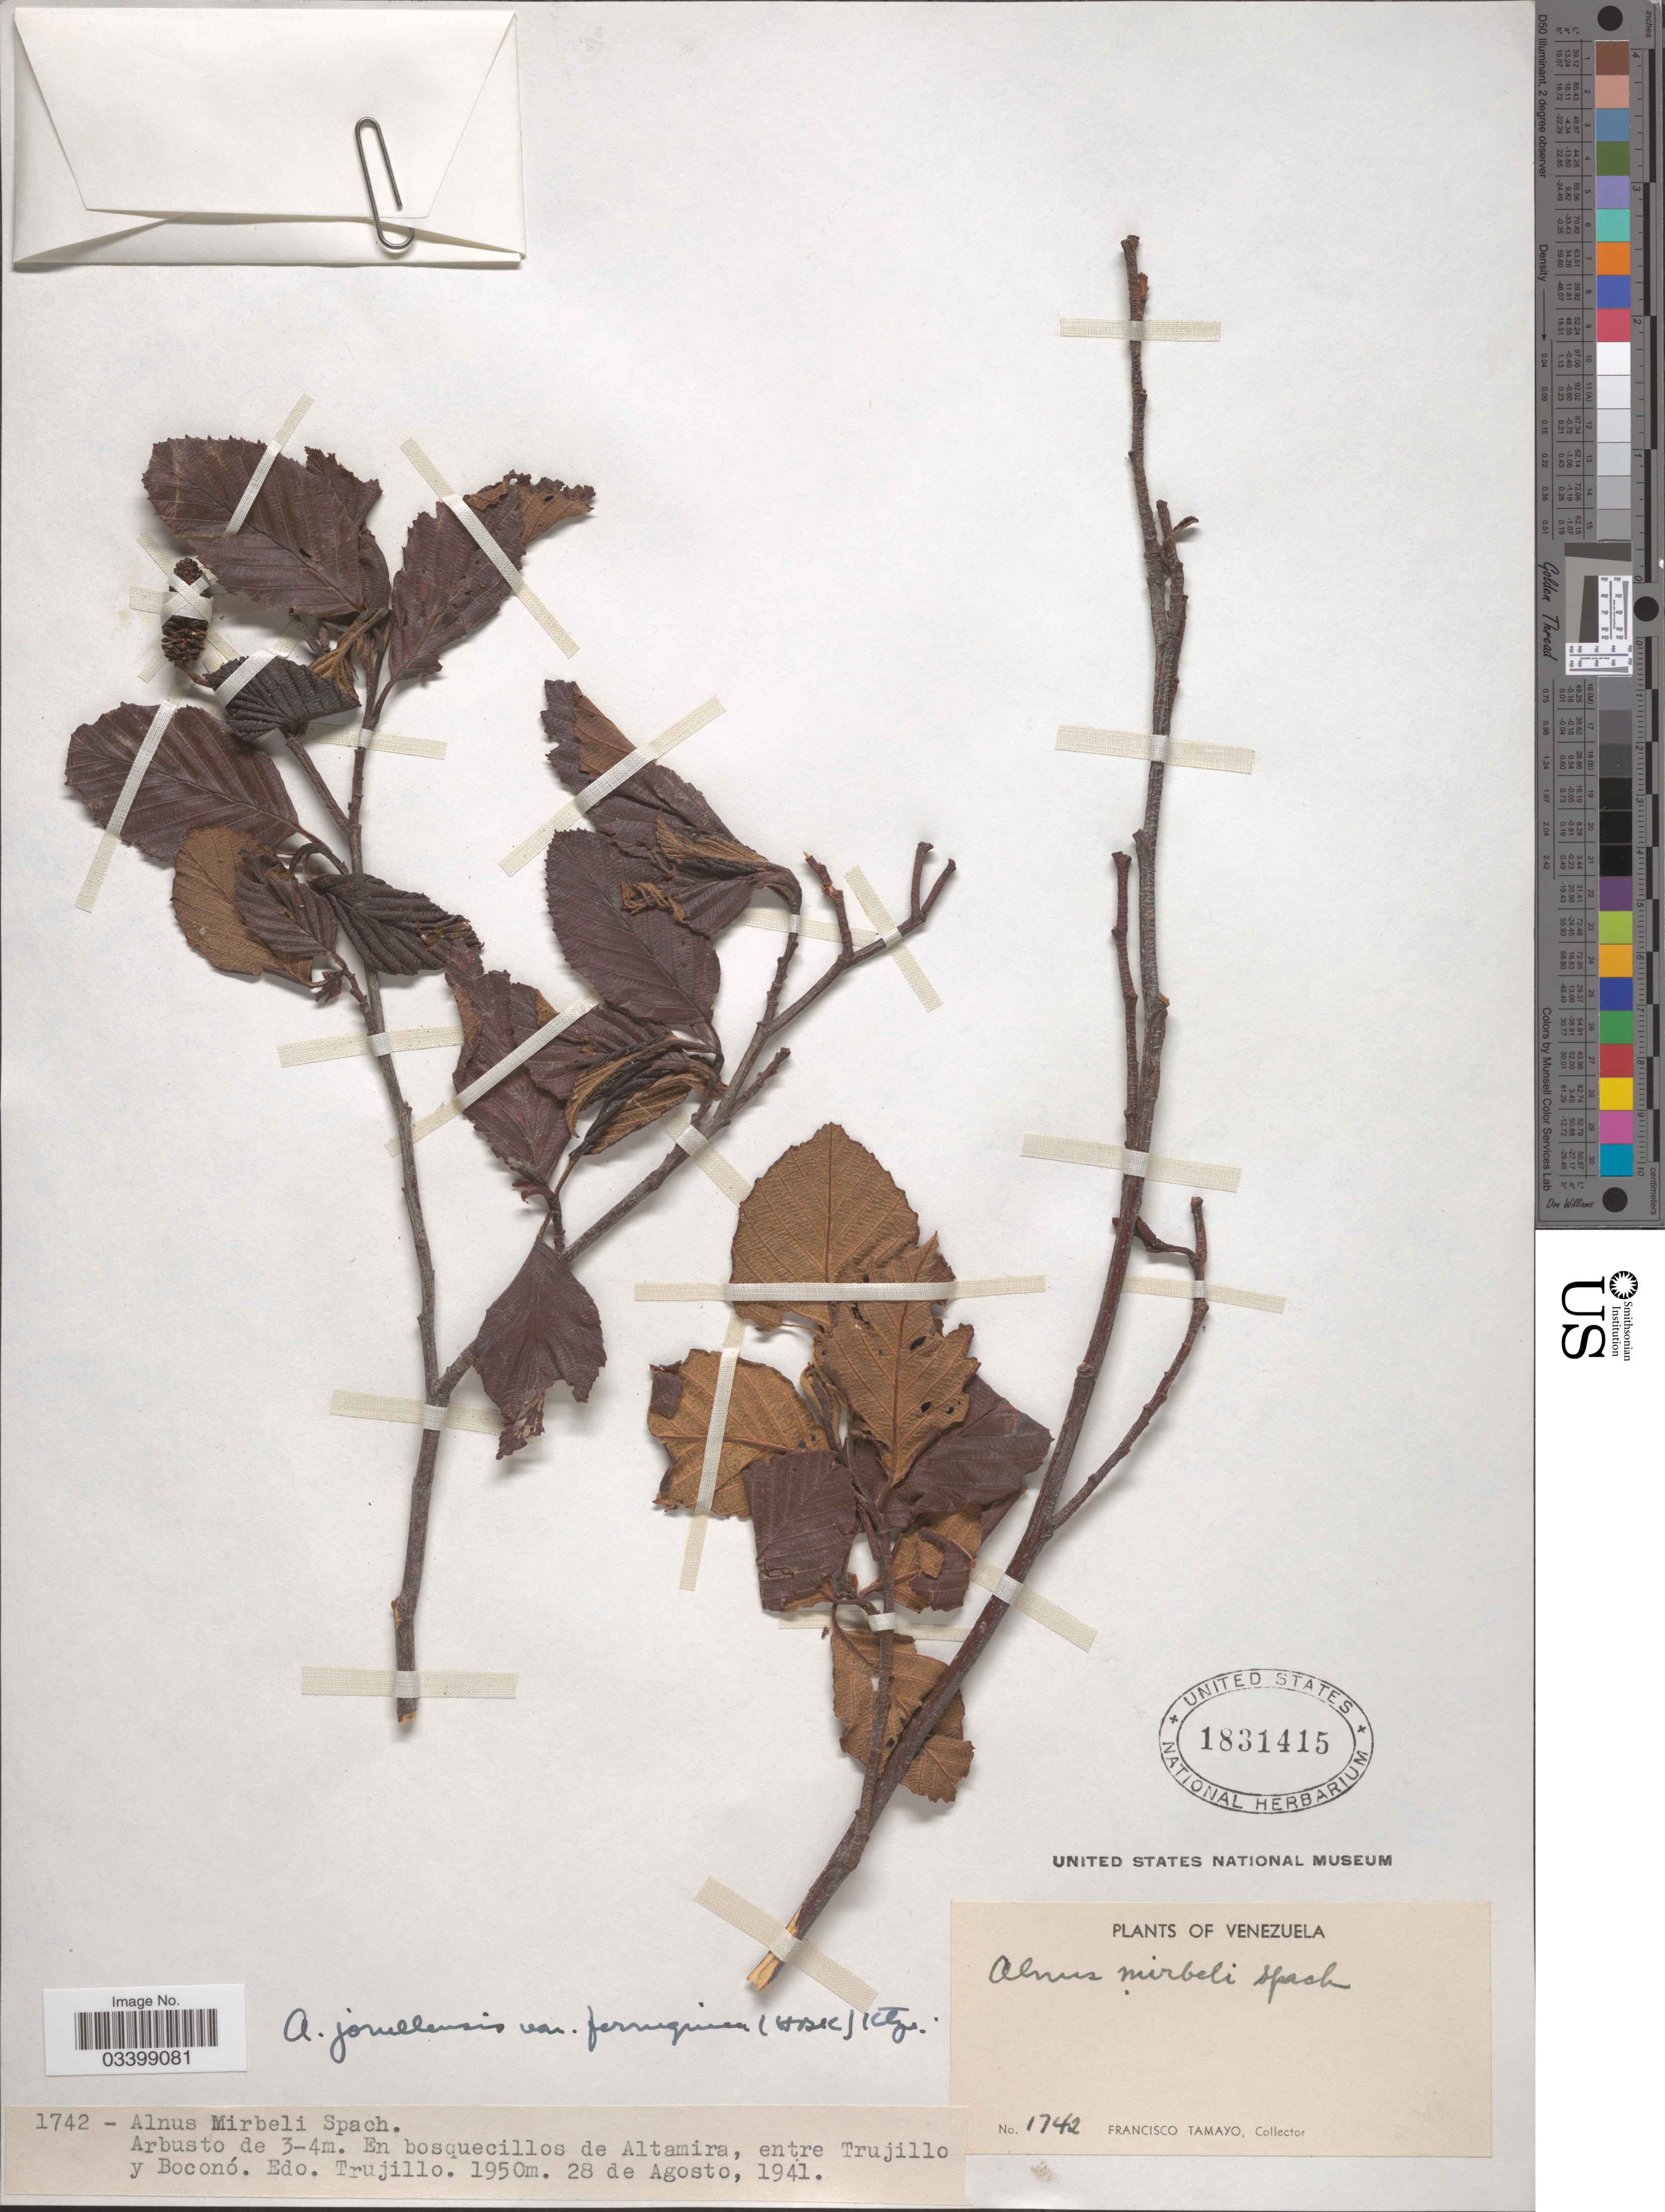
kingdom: Plantae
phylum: Tracheophyta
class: Magnoliopsida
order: Fagales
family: Betulaceae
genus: Alnus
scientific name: Alnus acuminata subsp. acuminata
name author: Kunth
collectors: F. Tamayo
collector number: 1742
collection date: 1941-08-28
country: Venezuela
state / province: Trujillo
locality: En bosquecillos de Altamira, entre Trujillo y Boconó. Edo. Trujillo.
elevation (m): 1950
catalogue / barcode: US 1831415